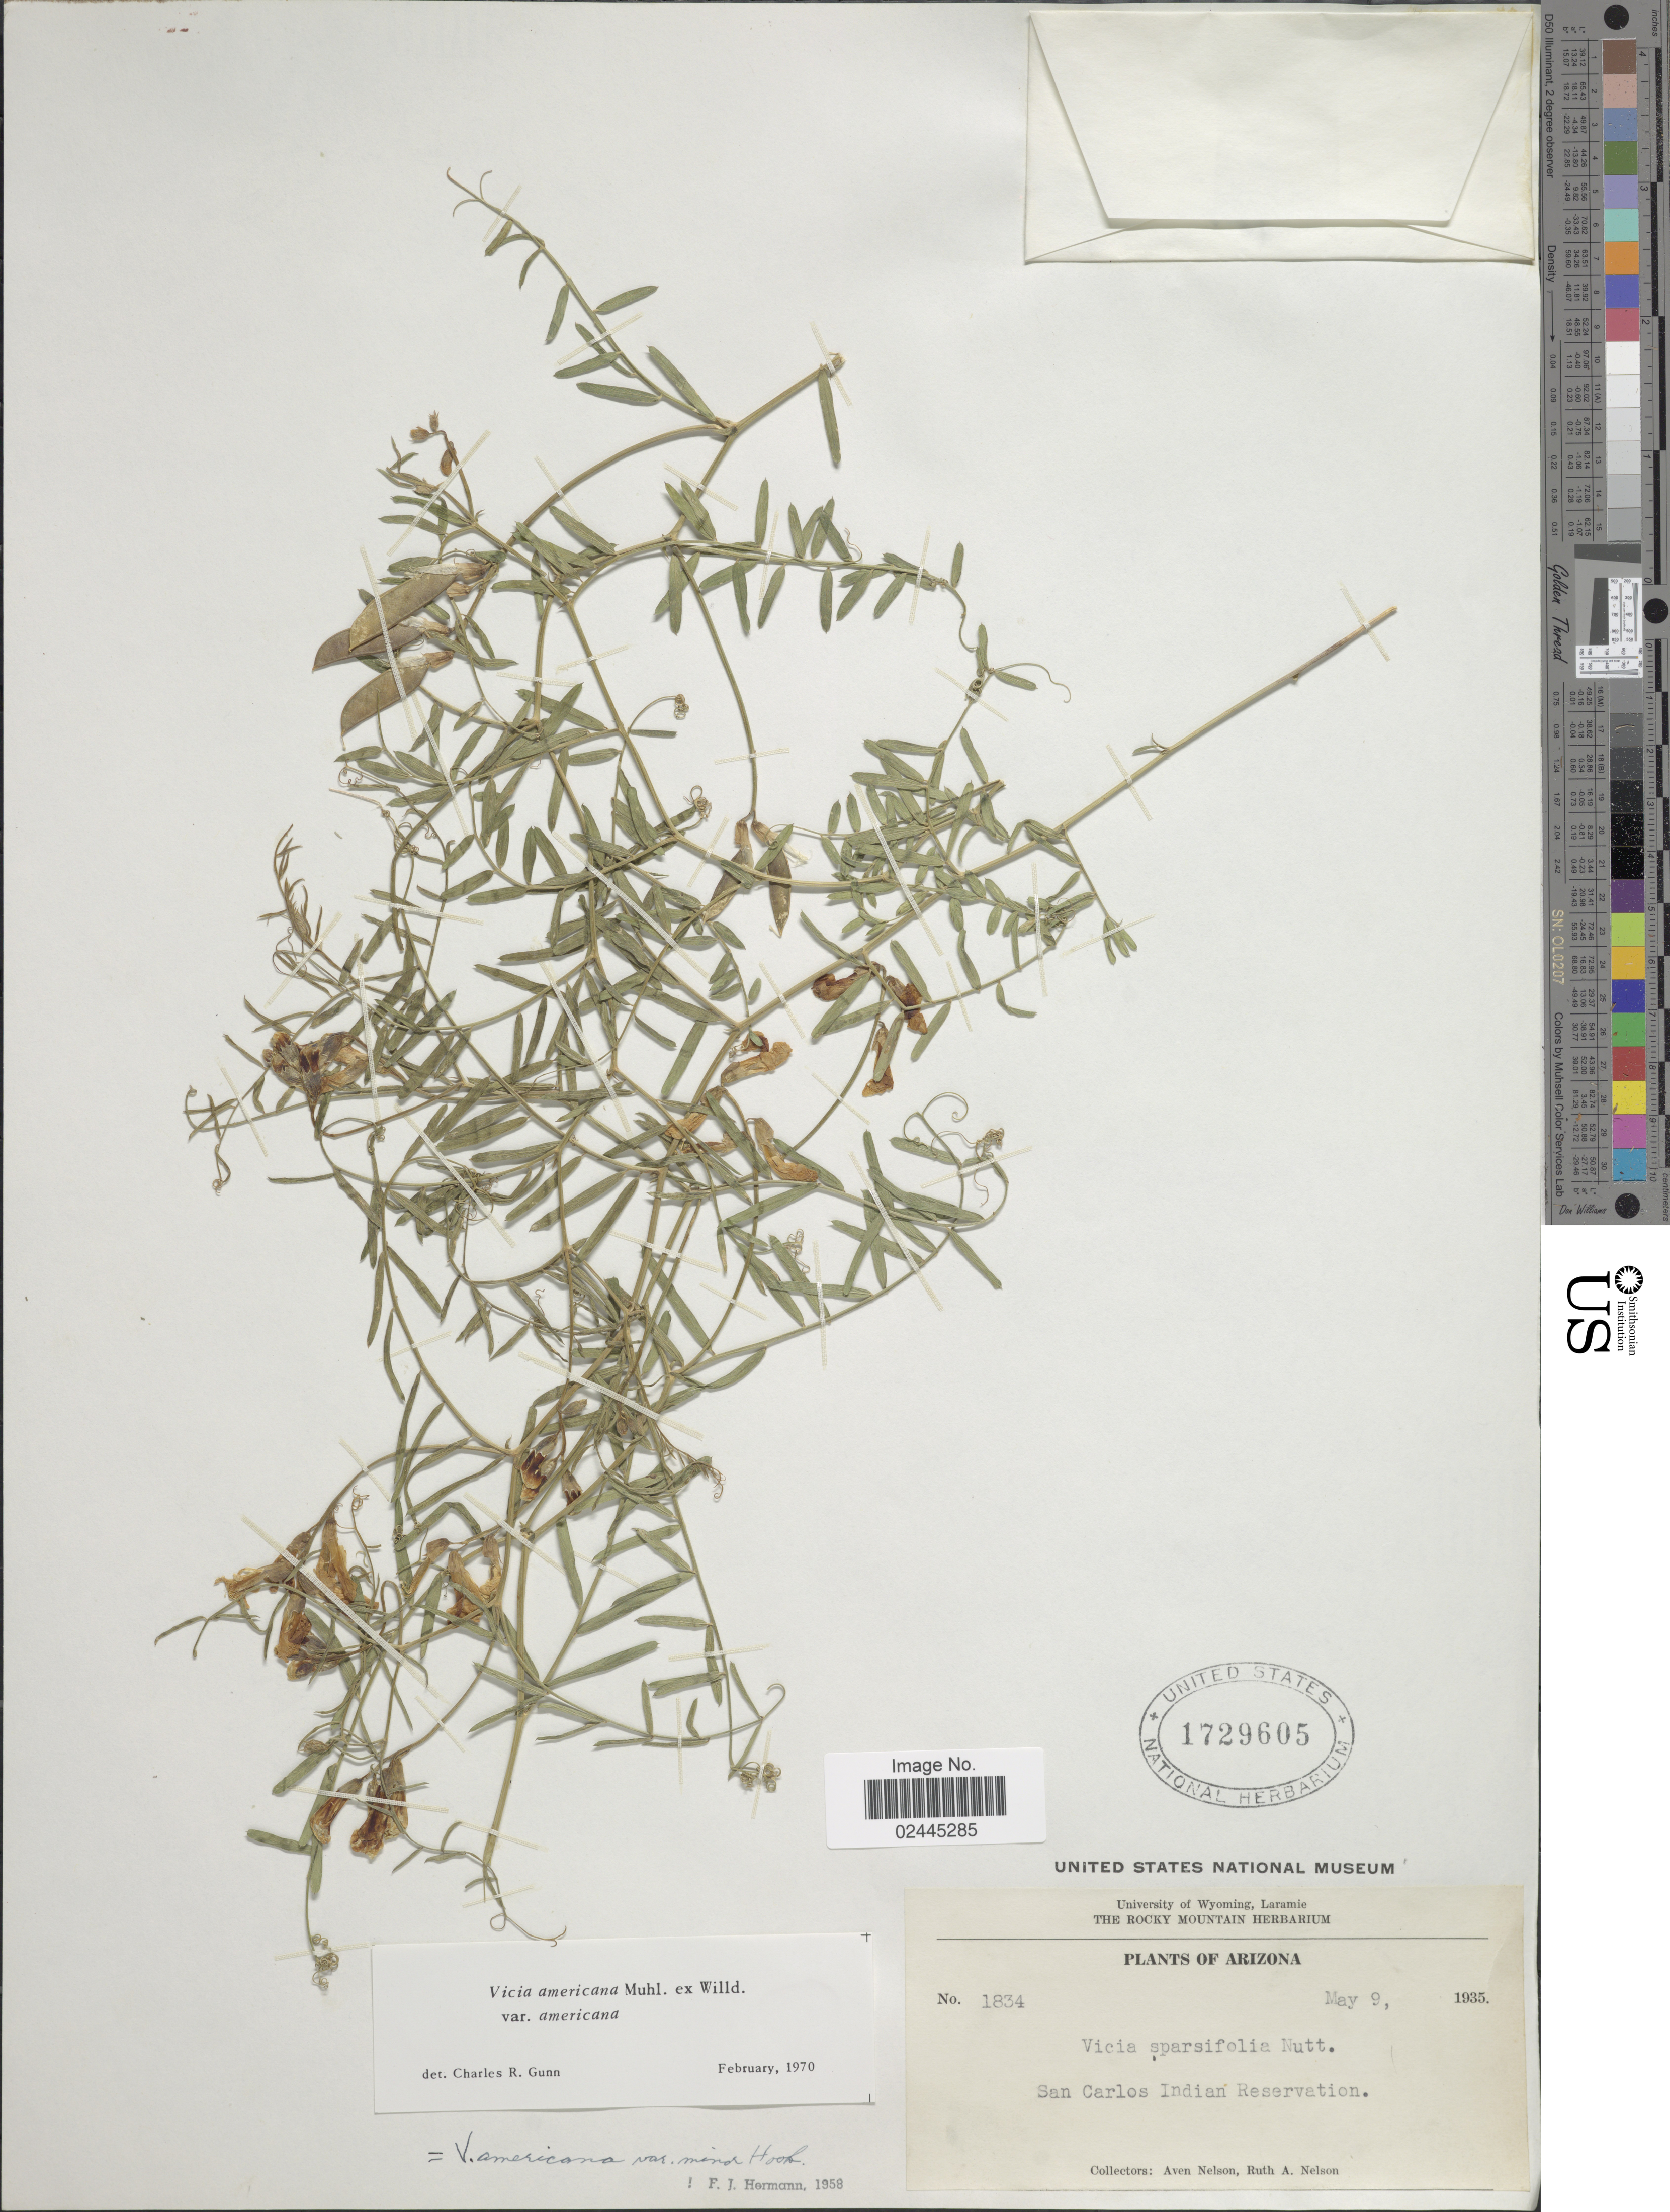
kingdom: Plantae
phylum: Tracheophyta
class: Magnoliopsida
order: Fabales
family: Fabaceae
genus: Vicia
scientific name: Vicia americana var. americana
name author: Muhl. ex Willd.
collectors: A. Nelson & R. A. Nelson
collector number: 1834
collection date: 1935-05-09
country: United States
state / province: Arizona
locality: San Carlos Indian Reservation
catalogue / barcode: US 1729605